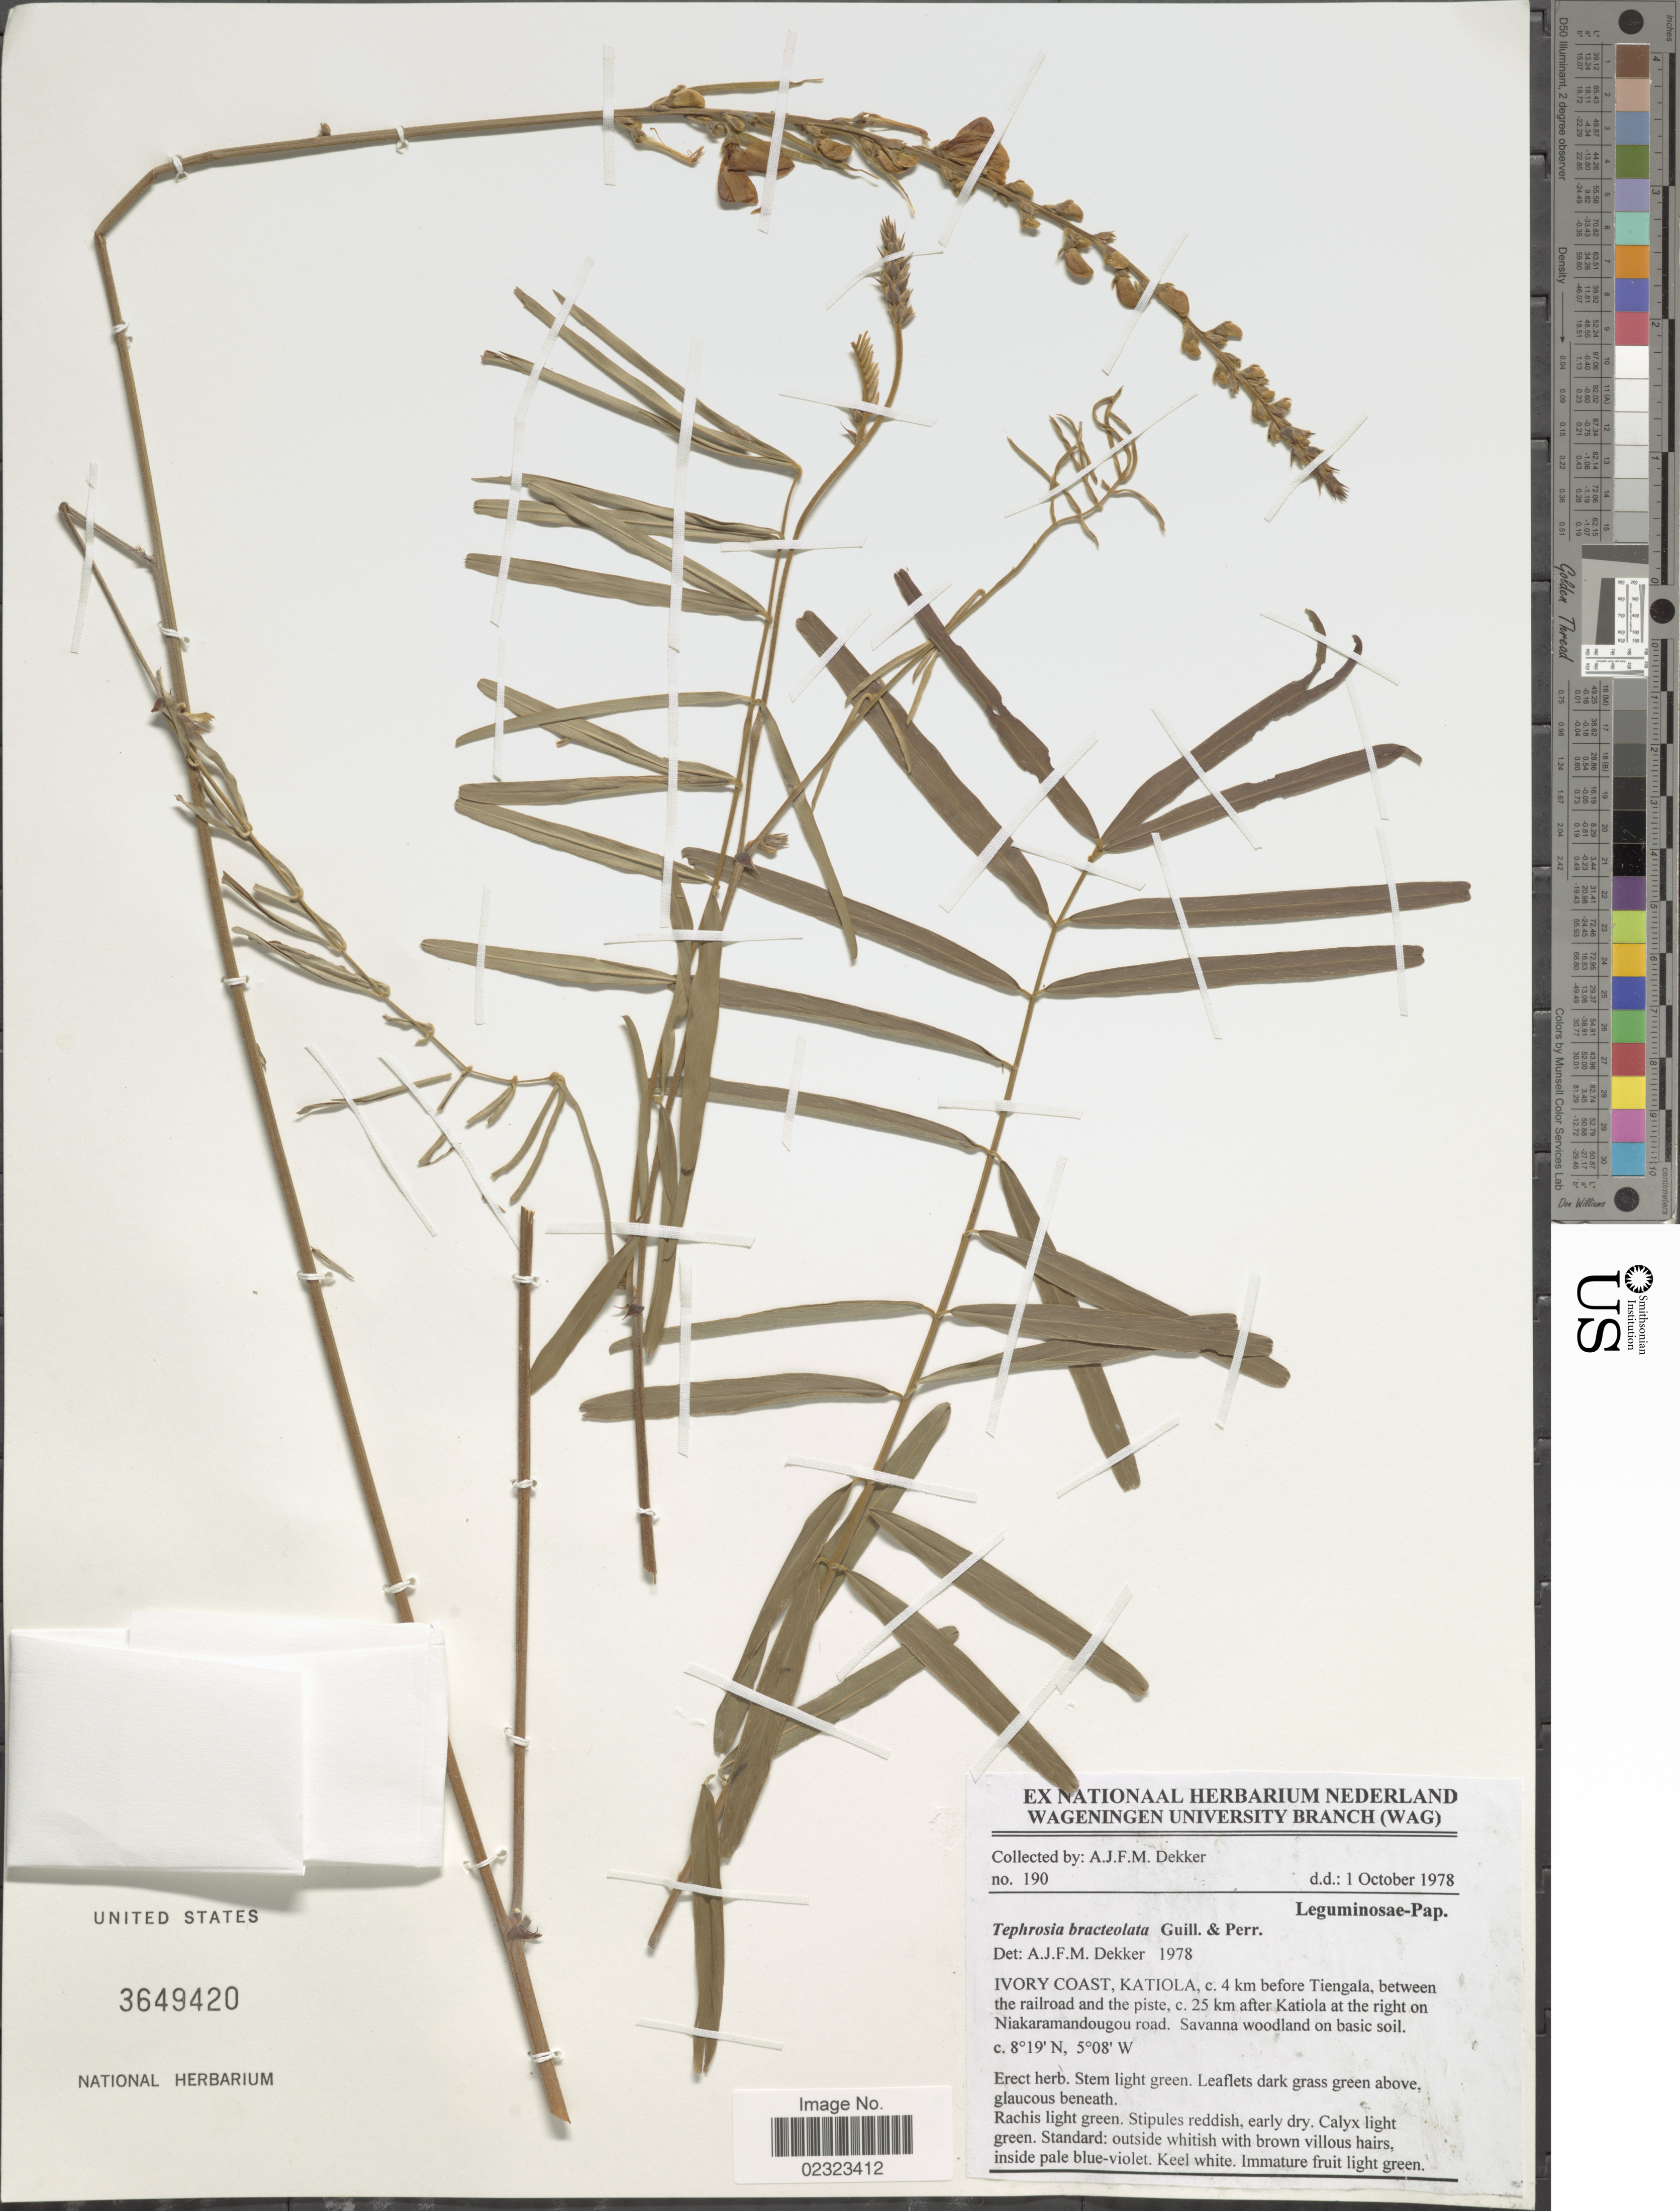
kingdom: Plantae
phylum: Tracheophyta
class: Magnoliopsida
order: Fabales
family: Fabaceae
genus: Tephrosia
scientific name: Tephrosia bracteolata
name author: Guill. & Perr.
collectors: A. Dekker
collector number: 190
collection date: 1978-10-01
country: Ivory Coast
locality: Katiola, c. 4 km before Tiengala, between the railroad and the piste, c. 25 km after Katiola at the right on Niakaramandougou road.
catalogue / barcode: US 3649420